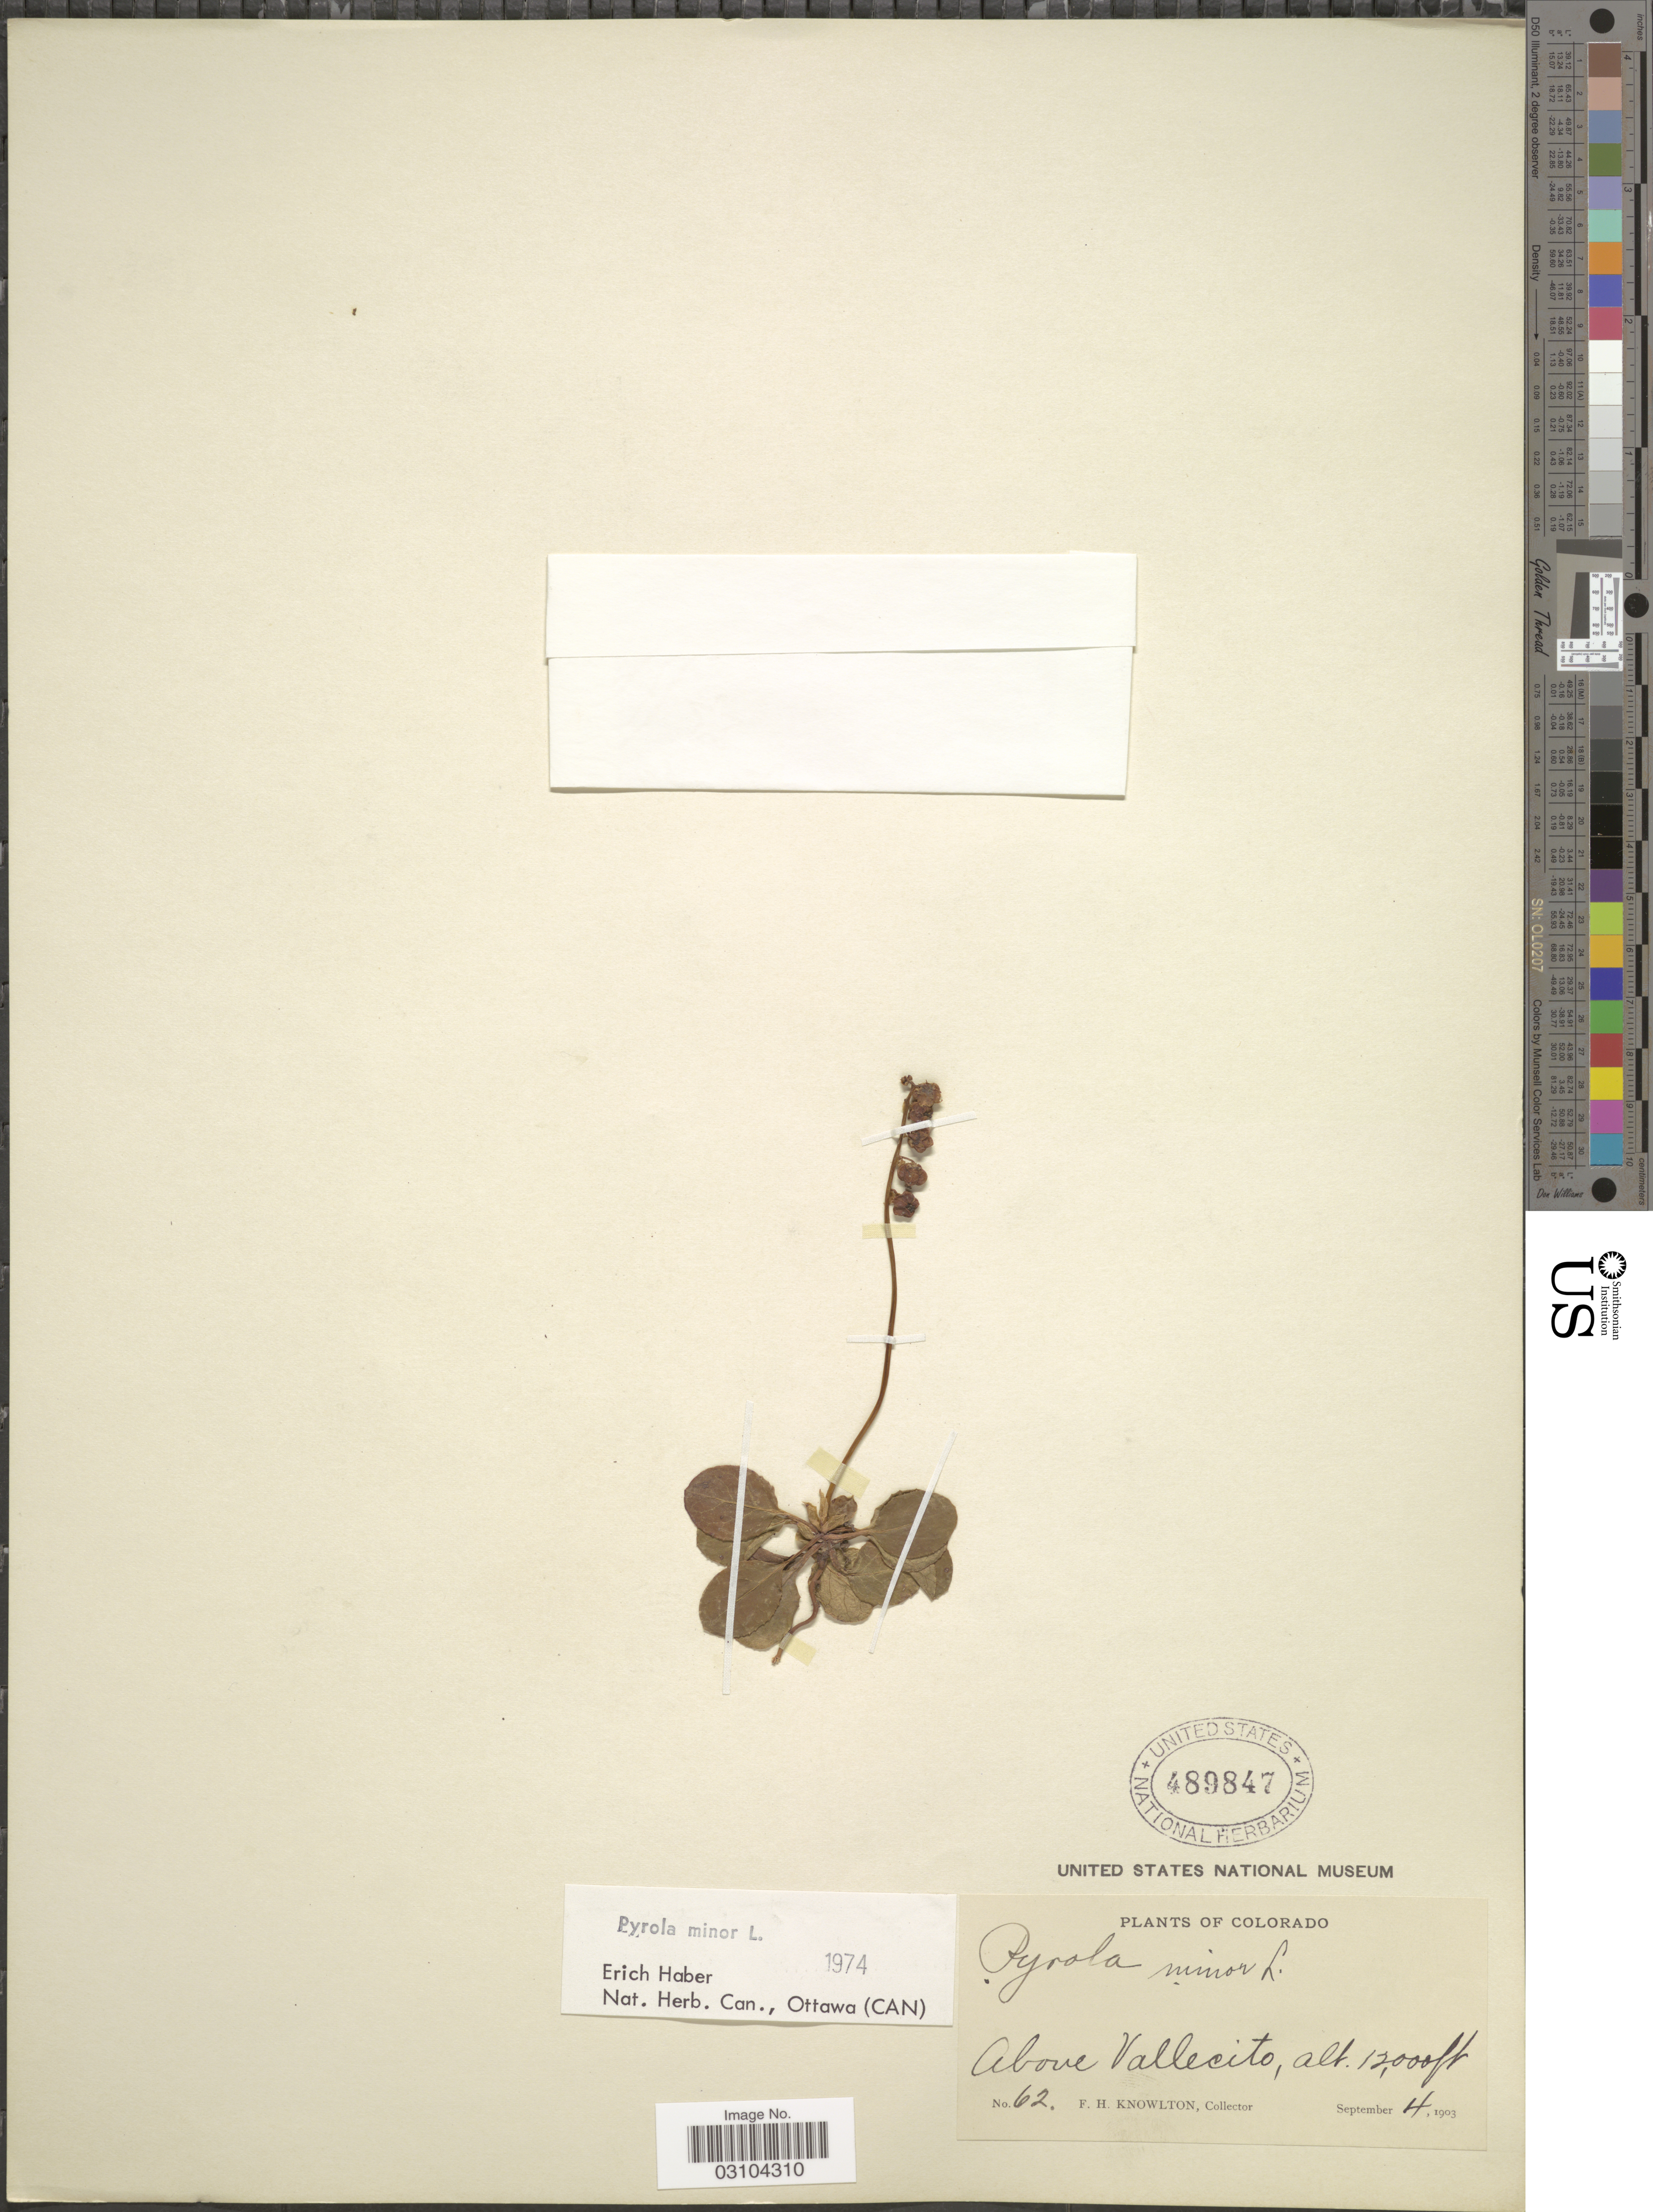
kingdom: Plantae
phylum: Tracheophyta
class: Magnoliopsida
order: Ericales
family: Ericaceae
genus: Pyrola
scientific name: Pyrola minor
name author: L.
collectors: F. H. Knowlton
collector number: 62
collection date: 1903-09-04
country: United States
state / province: Colorado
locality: Above Vallecito.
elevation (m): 3658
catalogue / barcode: US 489847